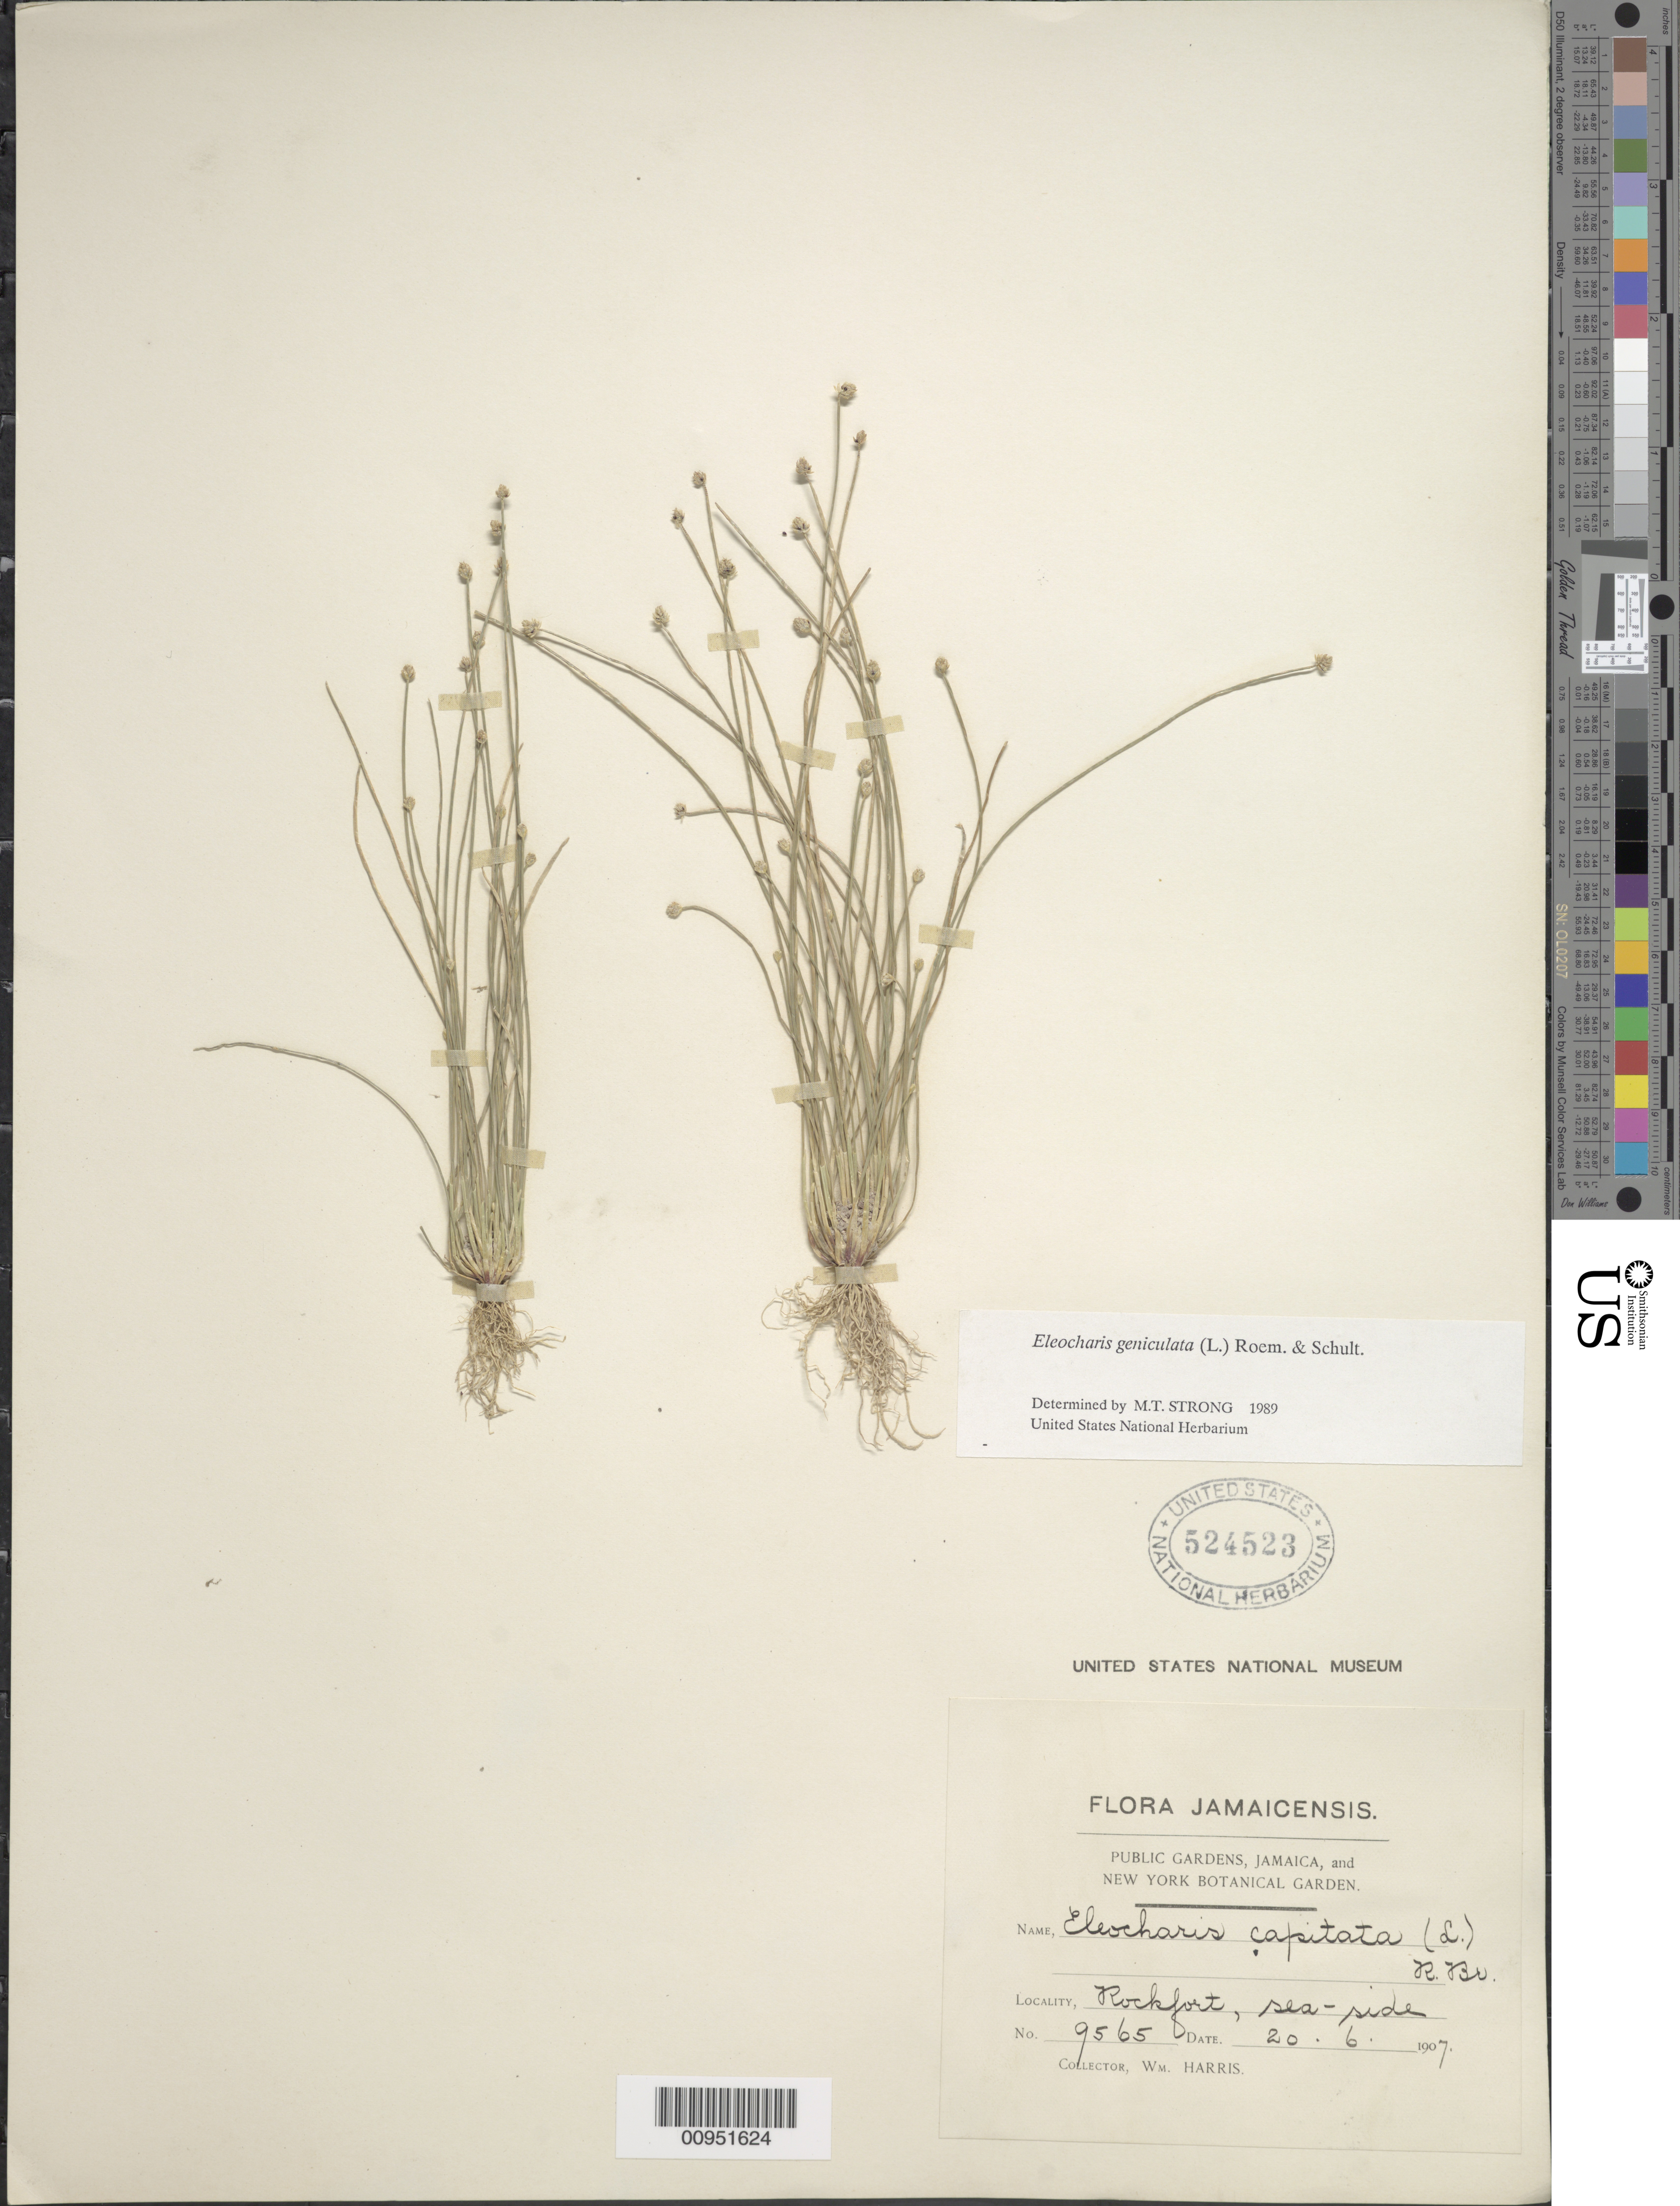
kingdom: Plantae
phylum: Tracheophyta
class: Liliopsida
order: Poales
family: Cyperaceae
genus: Eleocharis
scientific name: Eleocharis geniculata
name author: (L.) Roem. & Schult.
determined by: Strong, M. T., (US), Smithsonian Institution - National Museum of Natural History (UNITED STATES)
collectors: W. H. Harris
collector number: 9565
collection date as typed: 20 Jun 1907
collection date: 1907-06-20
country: Jamaica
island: Jamaica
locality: Rockfort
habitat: Sea-side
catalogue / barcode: US 524523